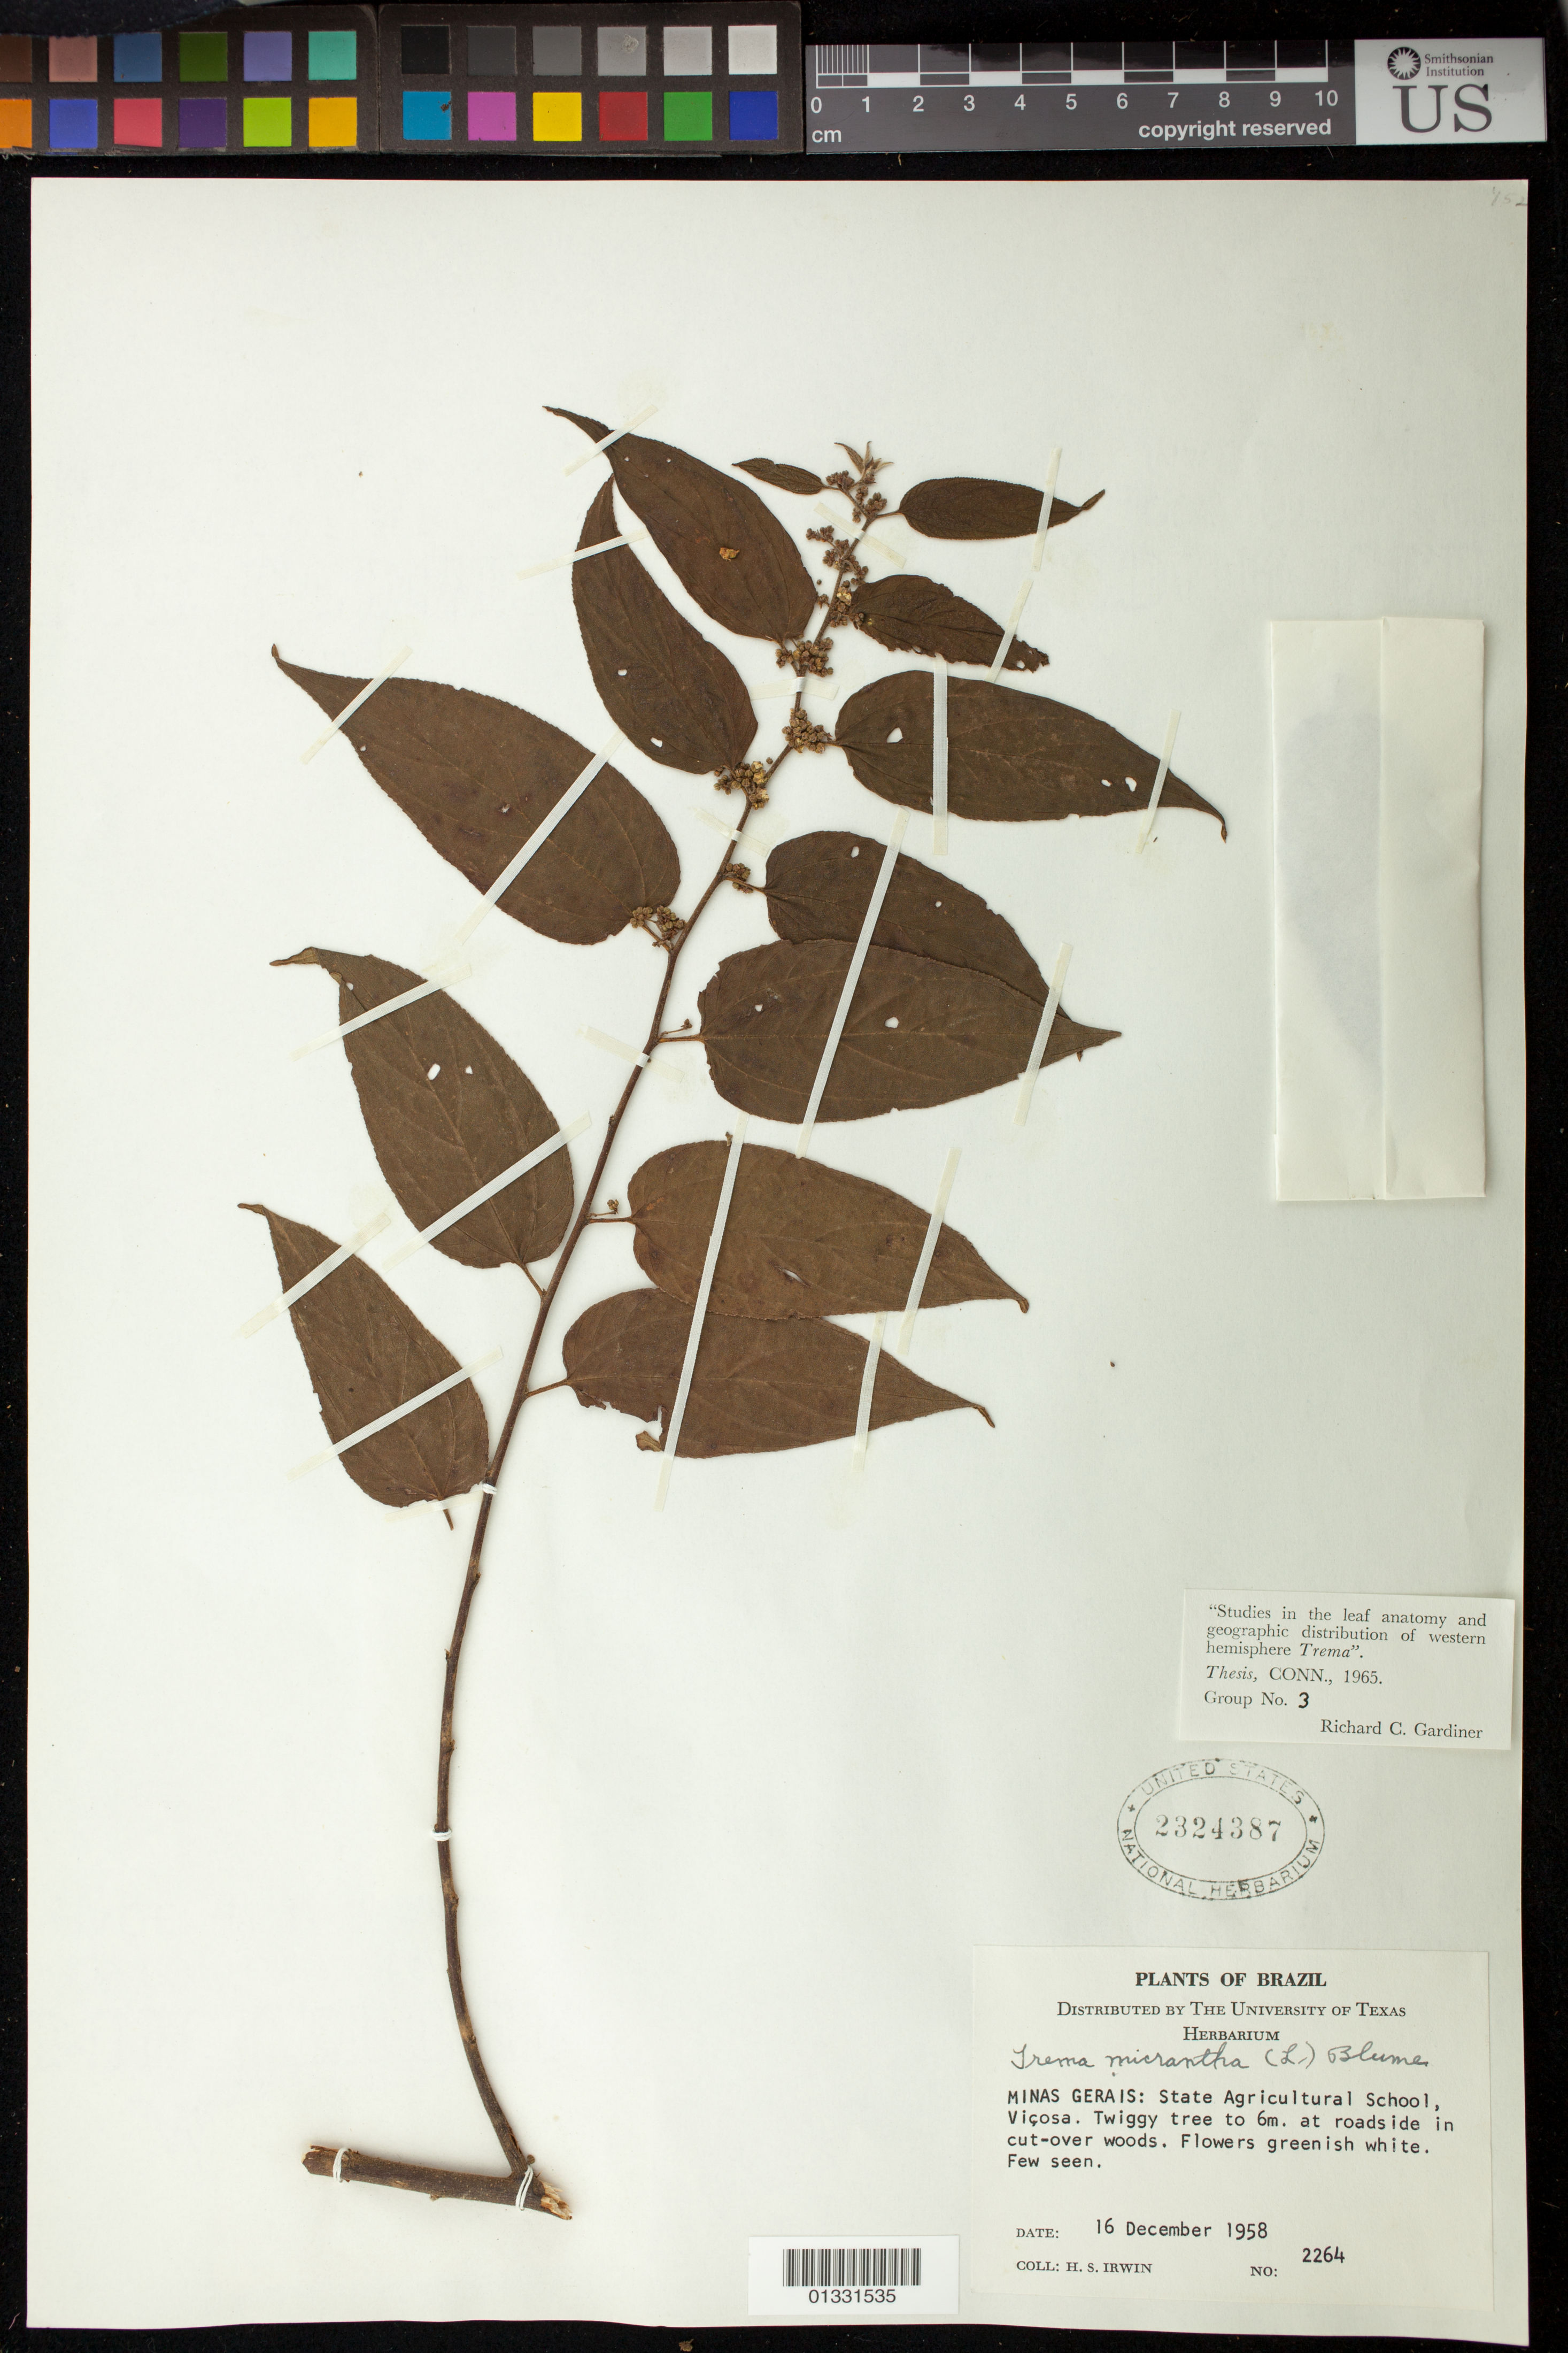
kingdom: Plantae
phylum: Tracheophyta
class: Magnoliopsida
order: Rosales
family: Cannabaceae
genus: Trema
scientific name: Trema micranthum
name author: (L.) Blume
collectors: H. Irwin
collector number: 2264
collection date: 1958-12-16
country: Brazil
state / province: Minas Gerais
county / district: Viçosa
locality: State Agricultural School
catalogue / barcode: US 2324387